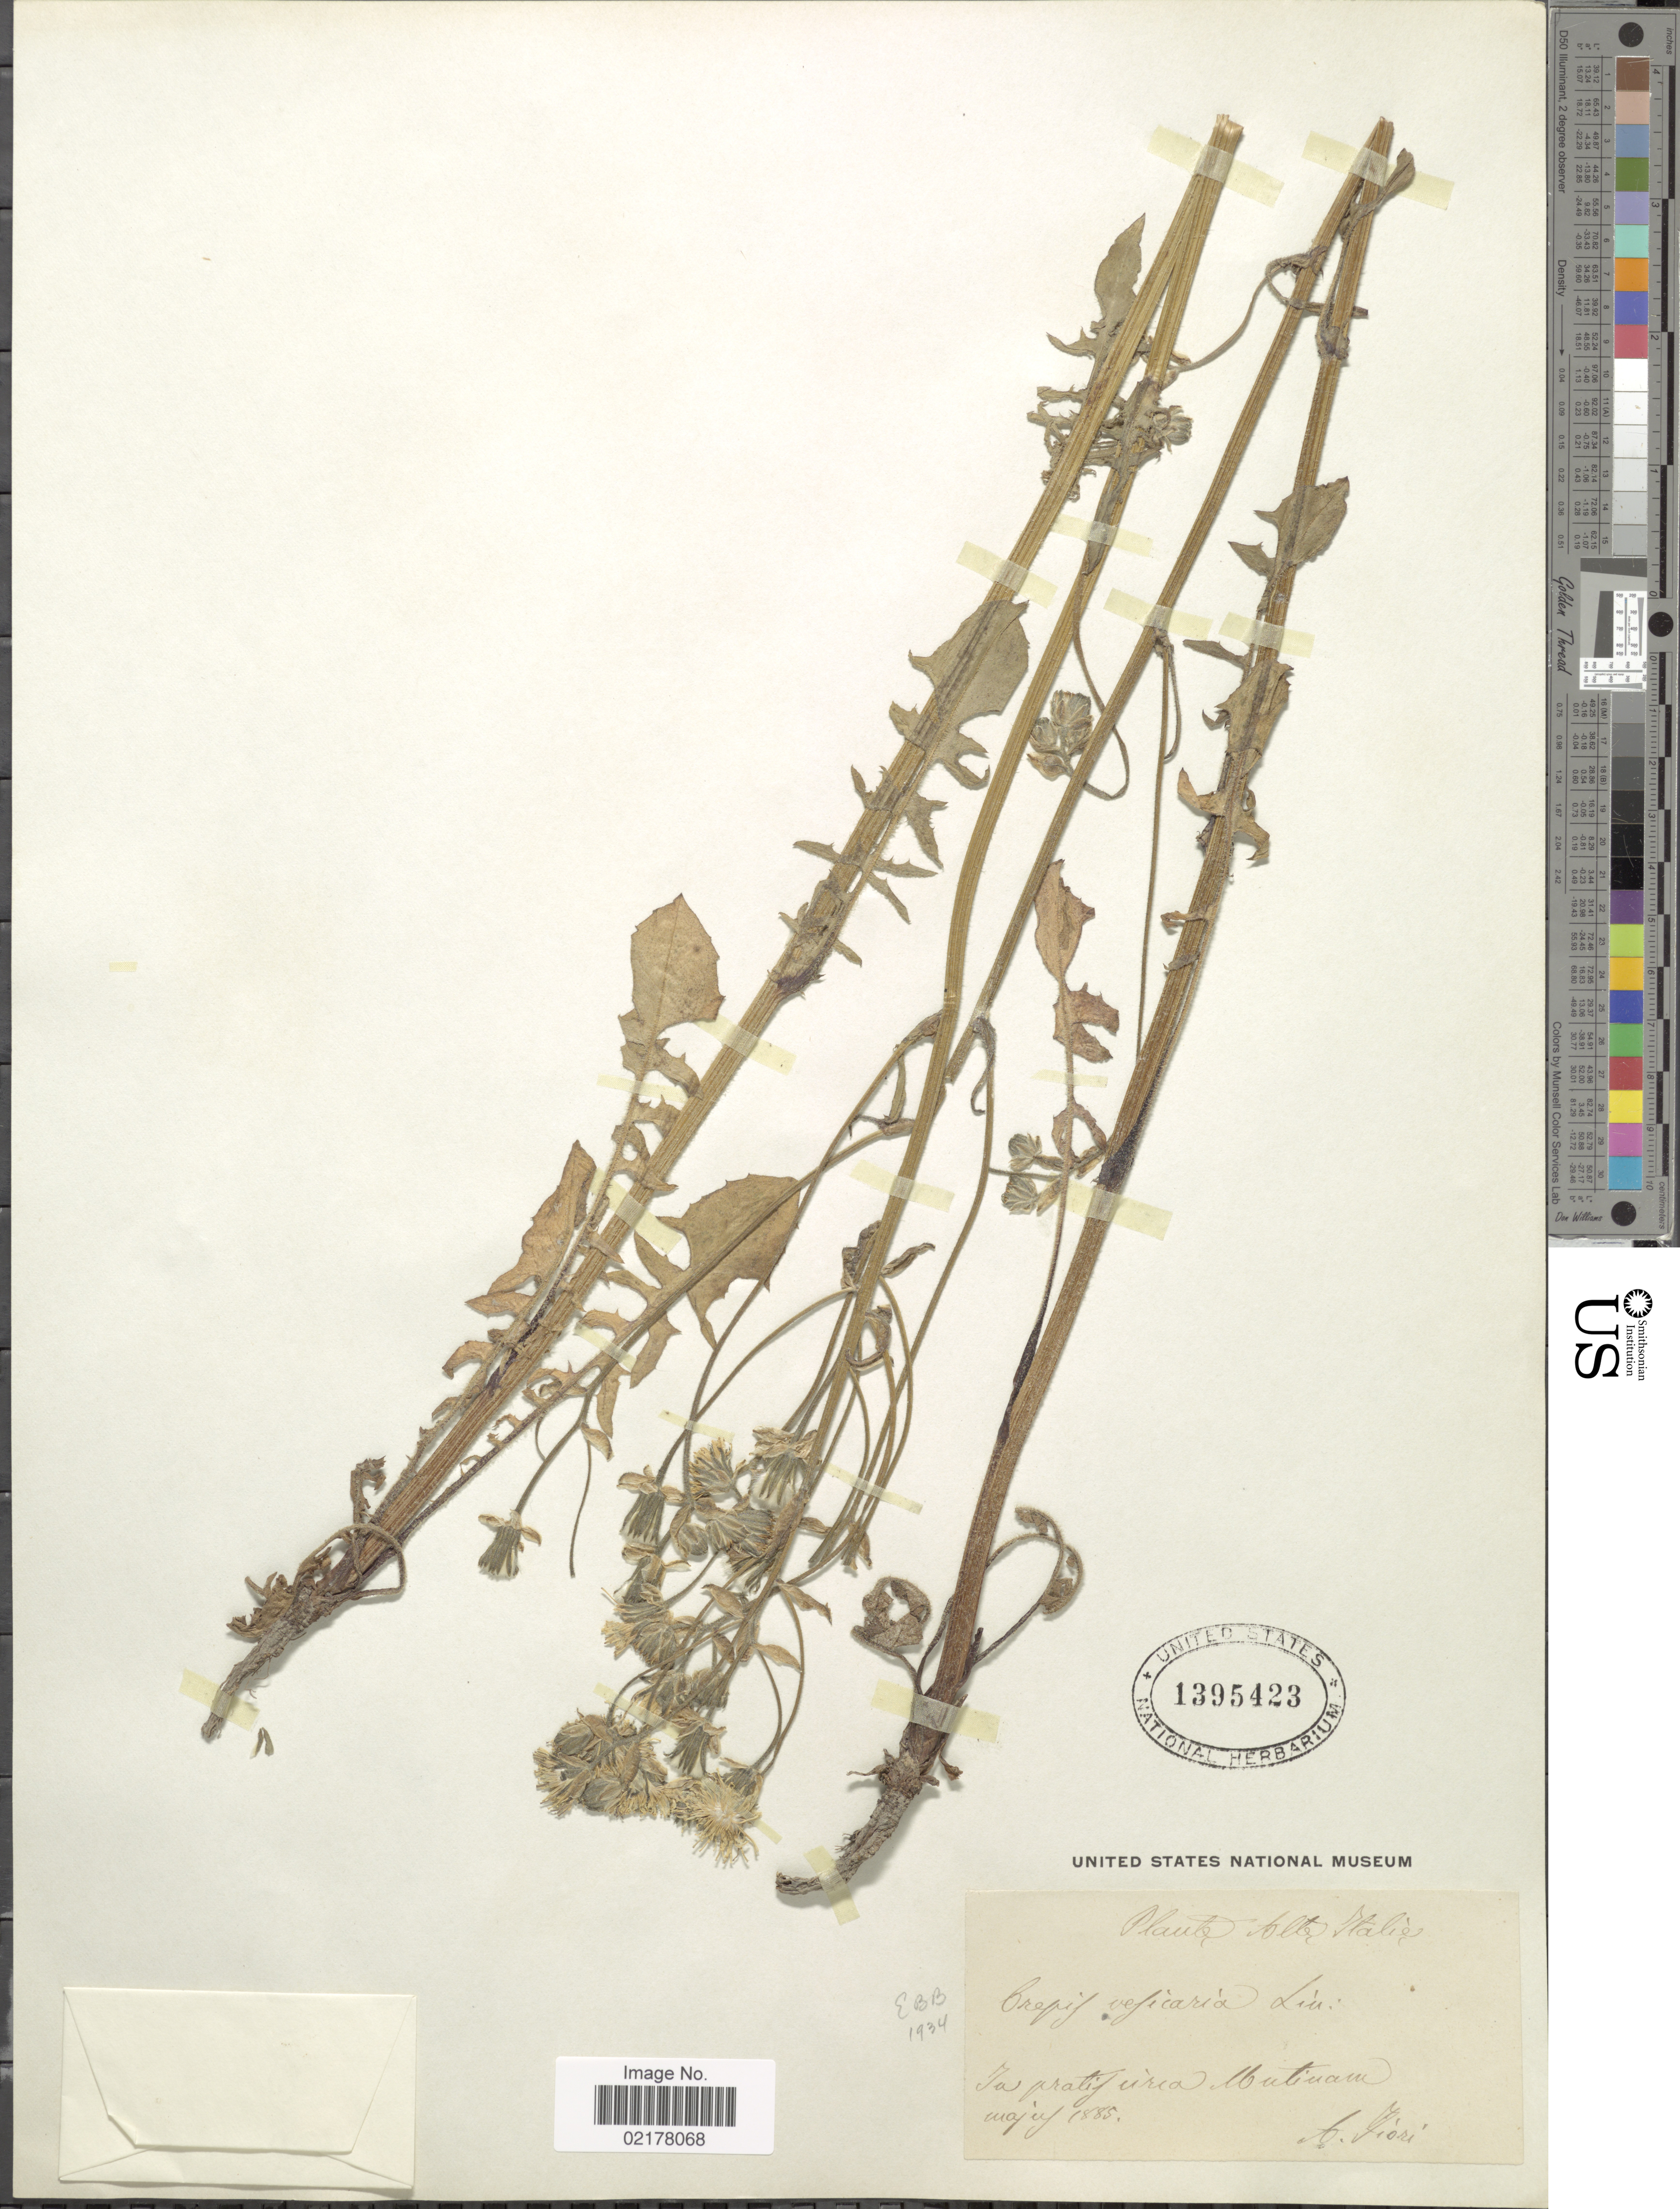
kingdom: Plantae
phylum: Tracheophyta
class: Magnoliopsida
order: Asterales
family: Asteraceae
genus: Crepis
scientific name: Crepis vesicaria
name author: L.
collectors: A. Fiori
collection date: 1885-05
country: Italy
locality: Alte Italie. Mutinam [interpreted]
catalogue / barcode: US 1395423